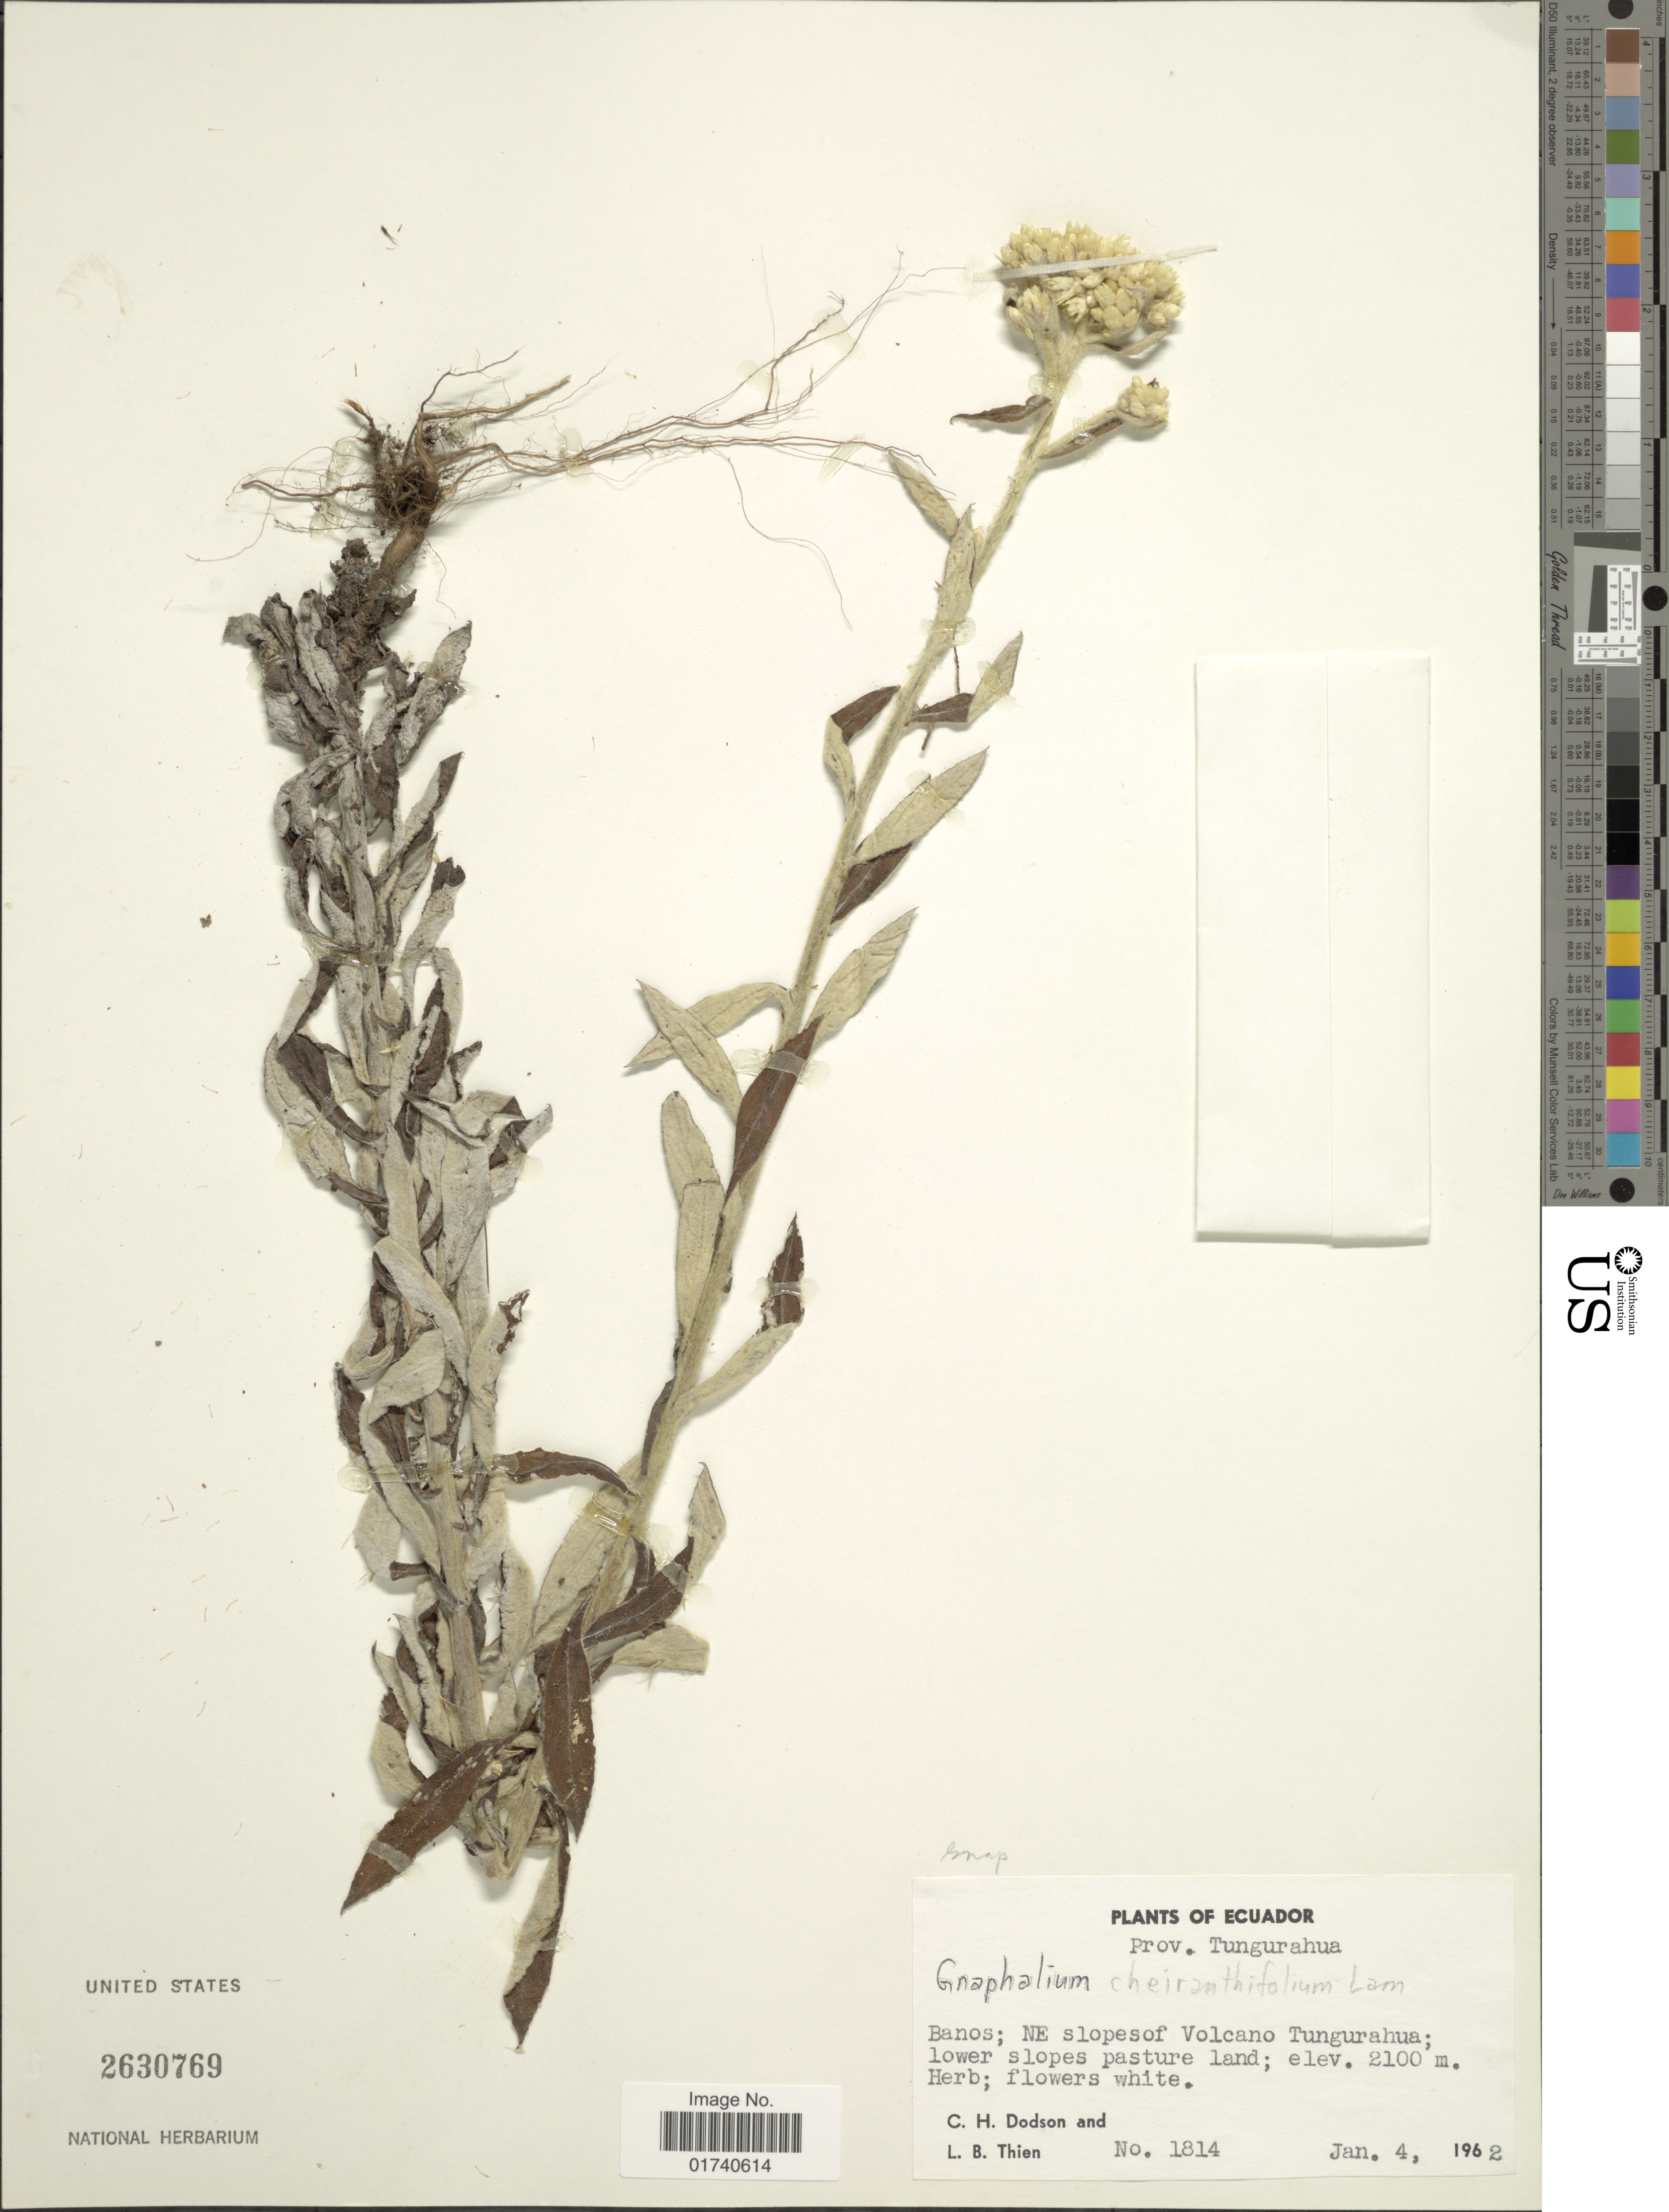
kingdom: Plantae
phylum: Tracheophyta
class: Magnoliopsida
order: Asterales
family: Asteraceae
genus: Pseudognaphalium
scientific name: Pseudognaphalium elegans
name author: (Kunth) Kartesz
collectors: C. H. Dodson & L. Thien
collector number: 1814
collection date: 1962-01-04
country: Ecuador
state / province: Tungurahua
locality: Banos; NE slopes of Volcano Tungurahua.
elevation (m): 2100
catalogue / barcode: US 2630769